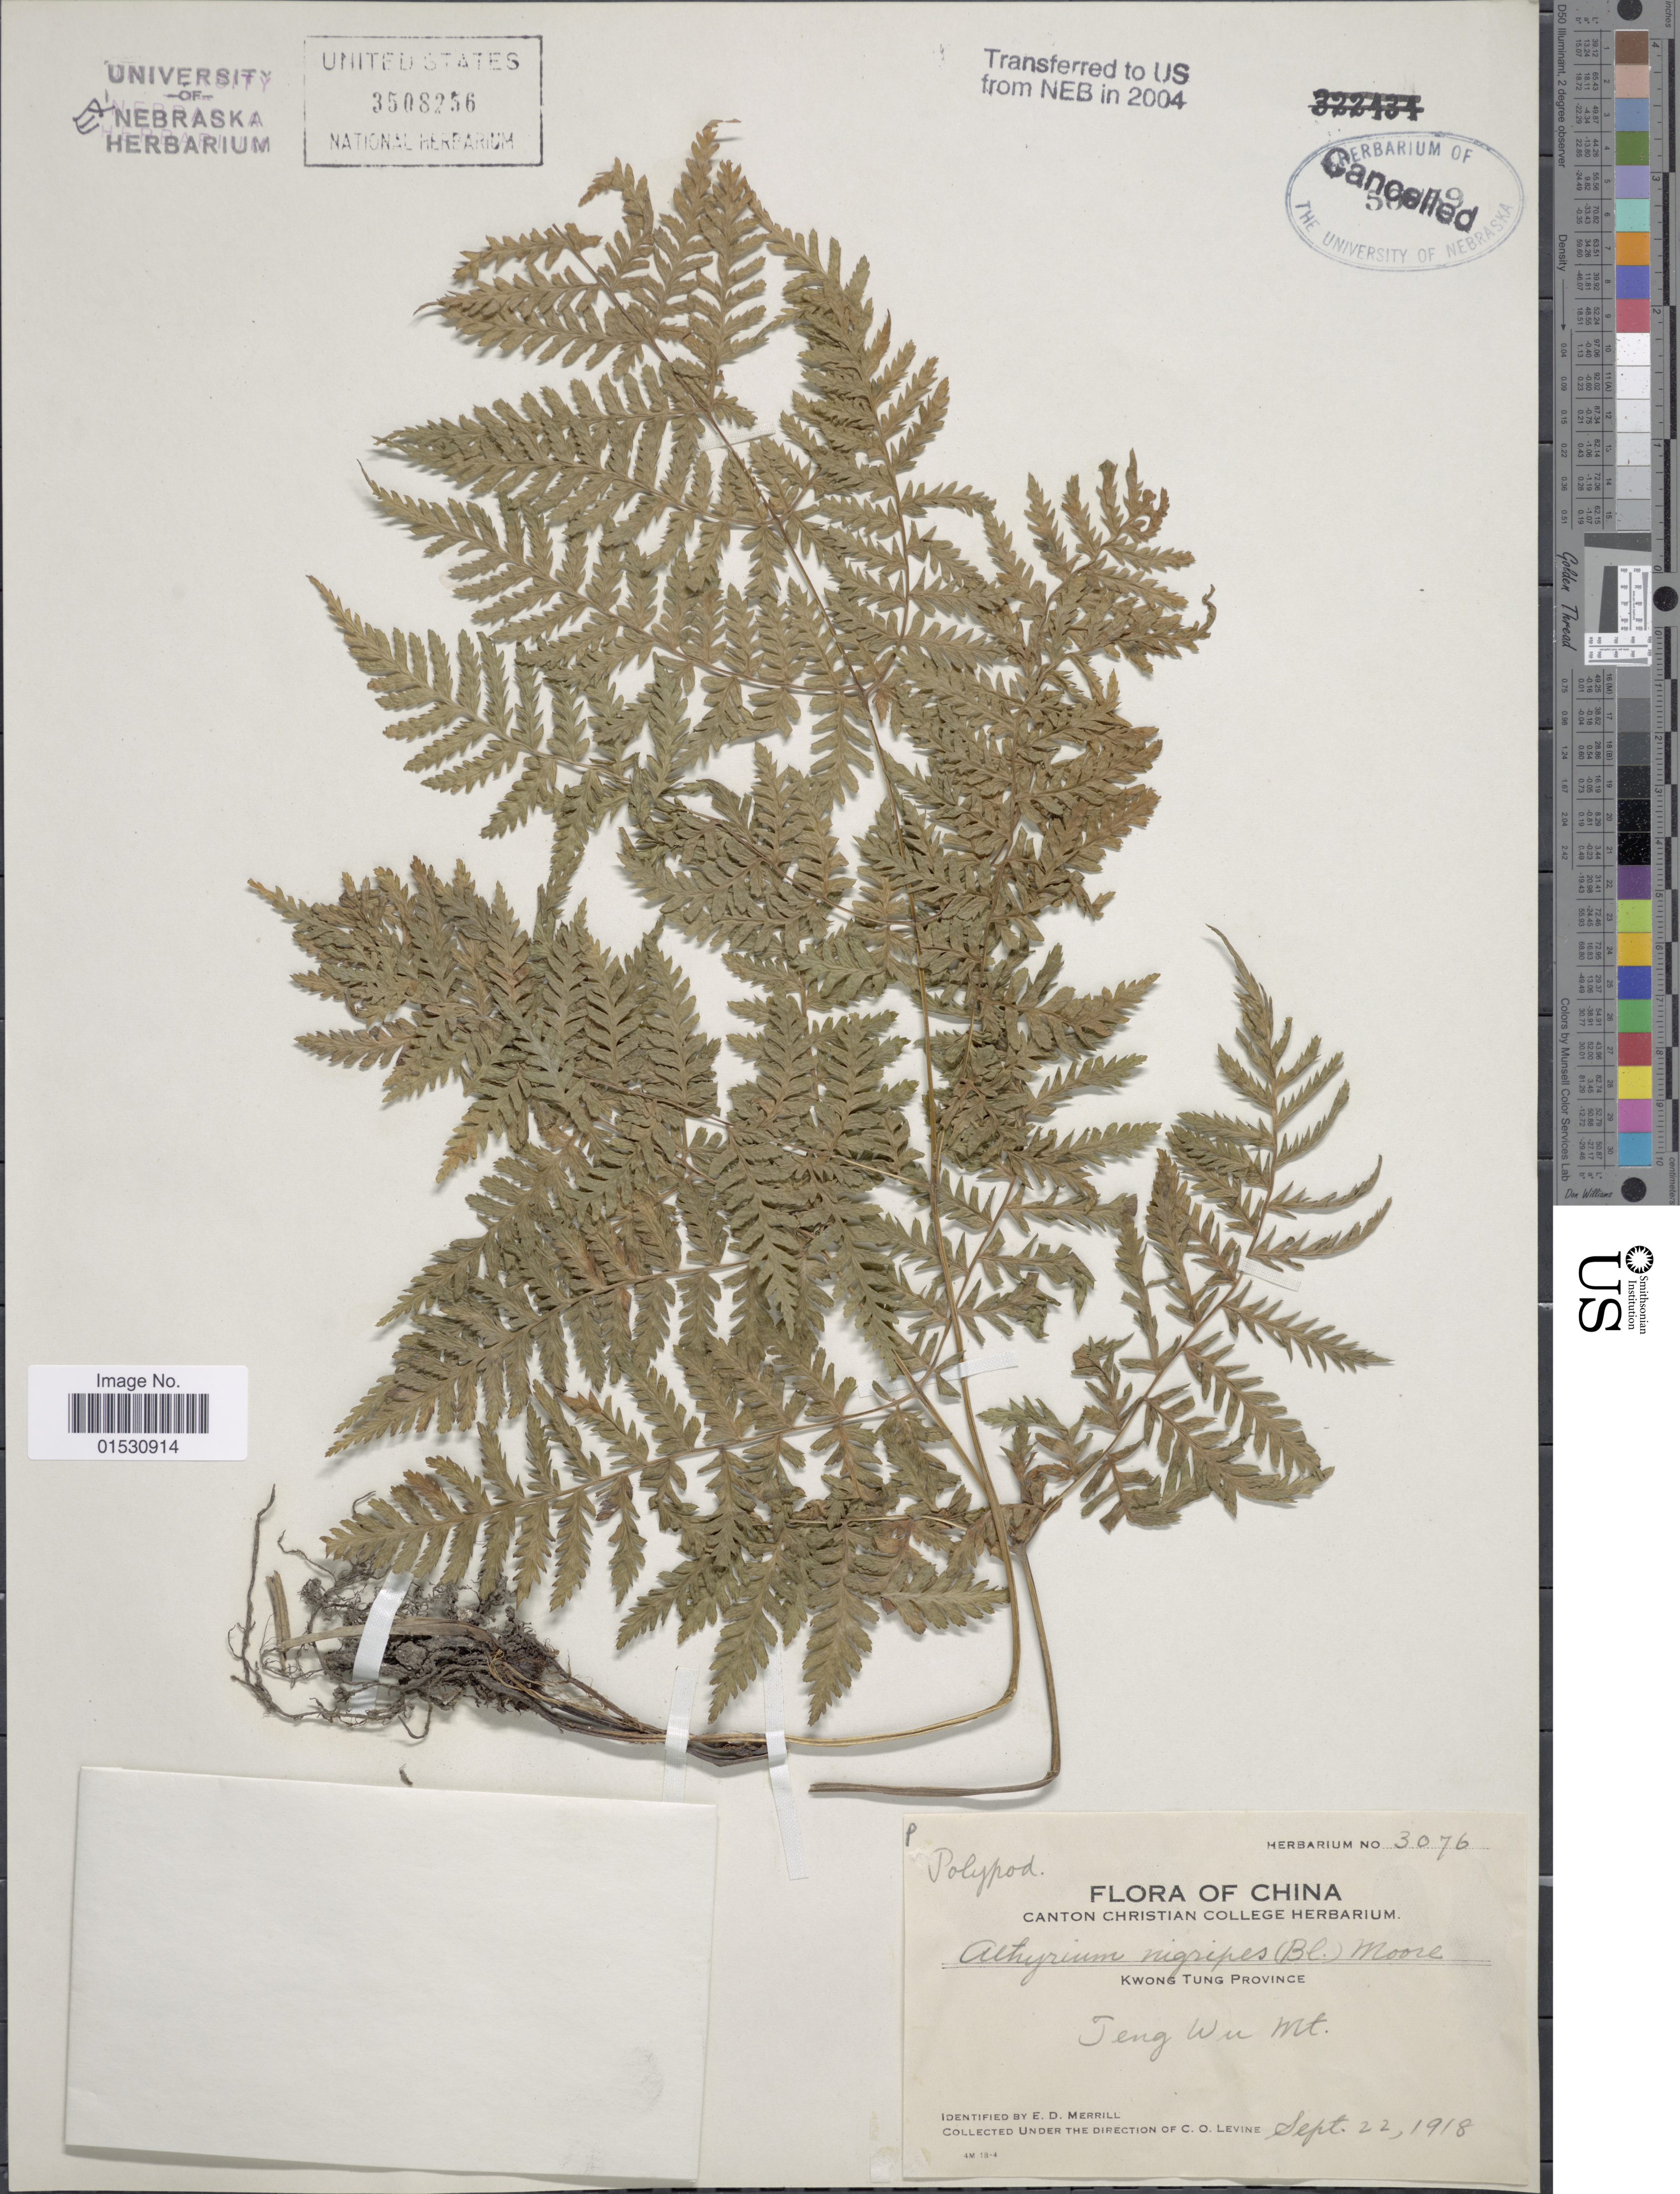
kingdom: Plantae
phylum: Tracheophyta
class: Polypodiopsida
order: Polypodiales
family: Athyriaceae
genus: Athyrium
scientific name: Athyrium nigripes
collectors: C. O. Levine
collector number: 3076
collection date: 1918-08-22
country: China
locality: Kwong Tung Province. Teng Wu Mt.